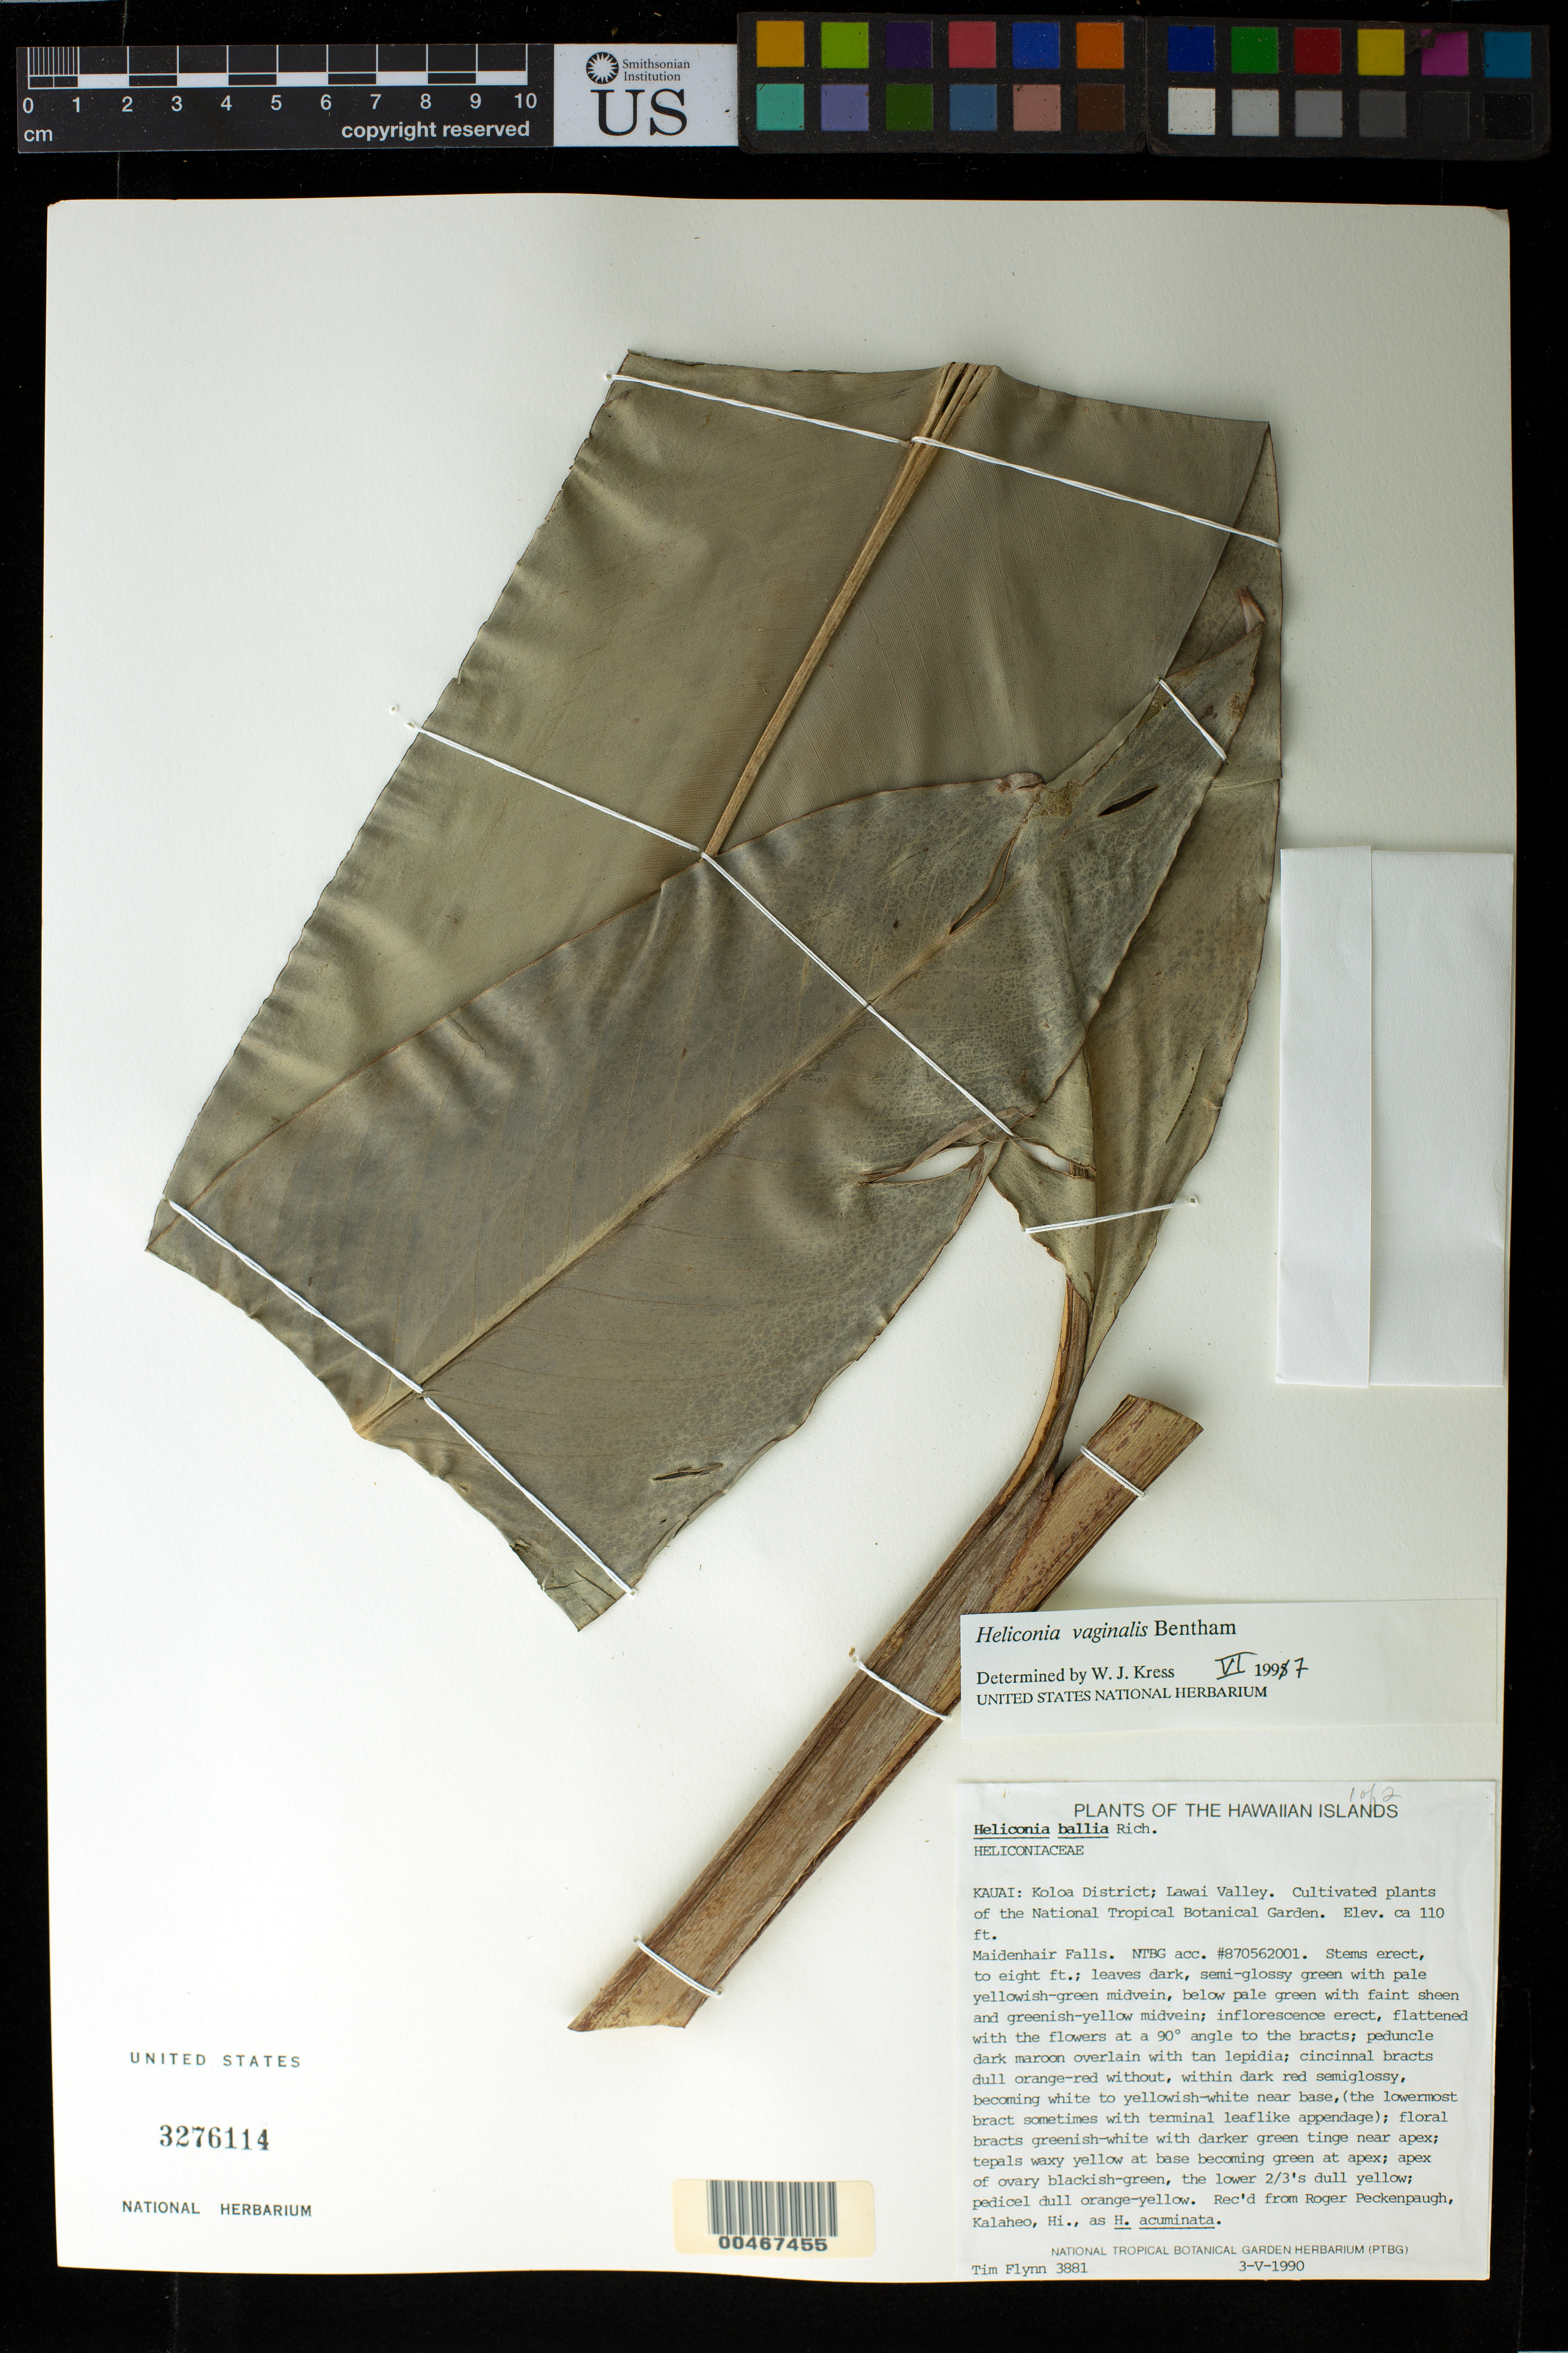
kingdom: Plantae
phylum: Tracheophyta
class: Liliopsida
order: Zingiberales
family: Heliconiaceae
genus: Heliconia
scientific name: Heliconia vaginalis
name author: Benth.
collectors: T. W. Flynn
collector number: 3881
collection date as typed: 03 May 1990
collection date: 1990-05-03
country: United States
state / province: Hawaii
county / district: Kauai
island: Kaua'i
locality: Kola district, lawai valley, national tropical botanical garden, kalaheo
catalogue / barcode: US 3276114